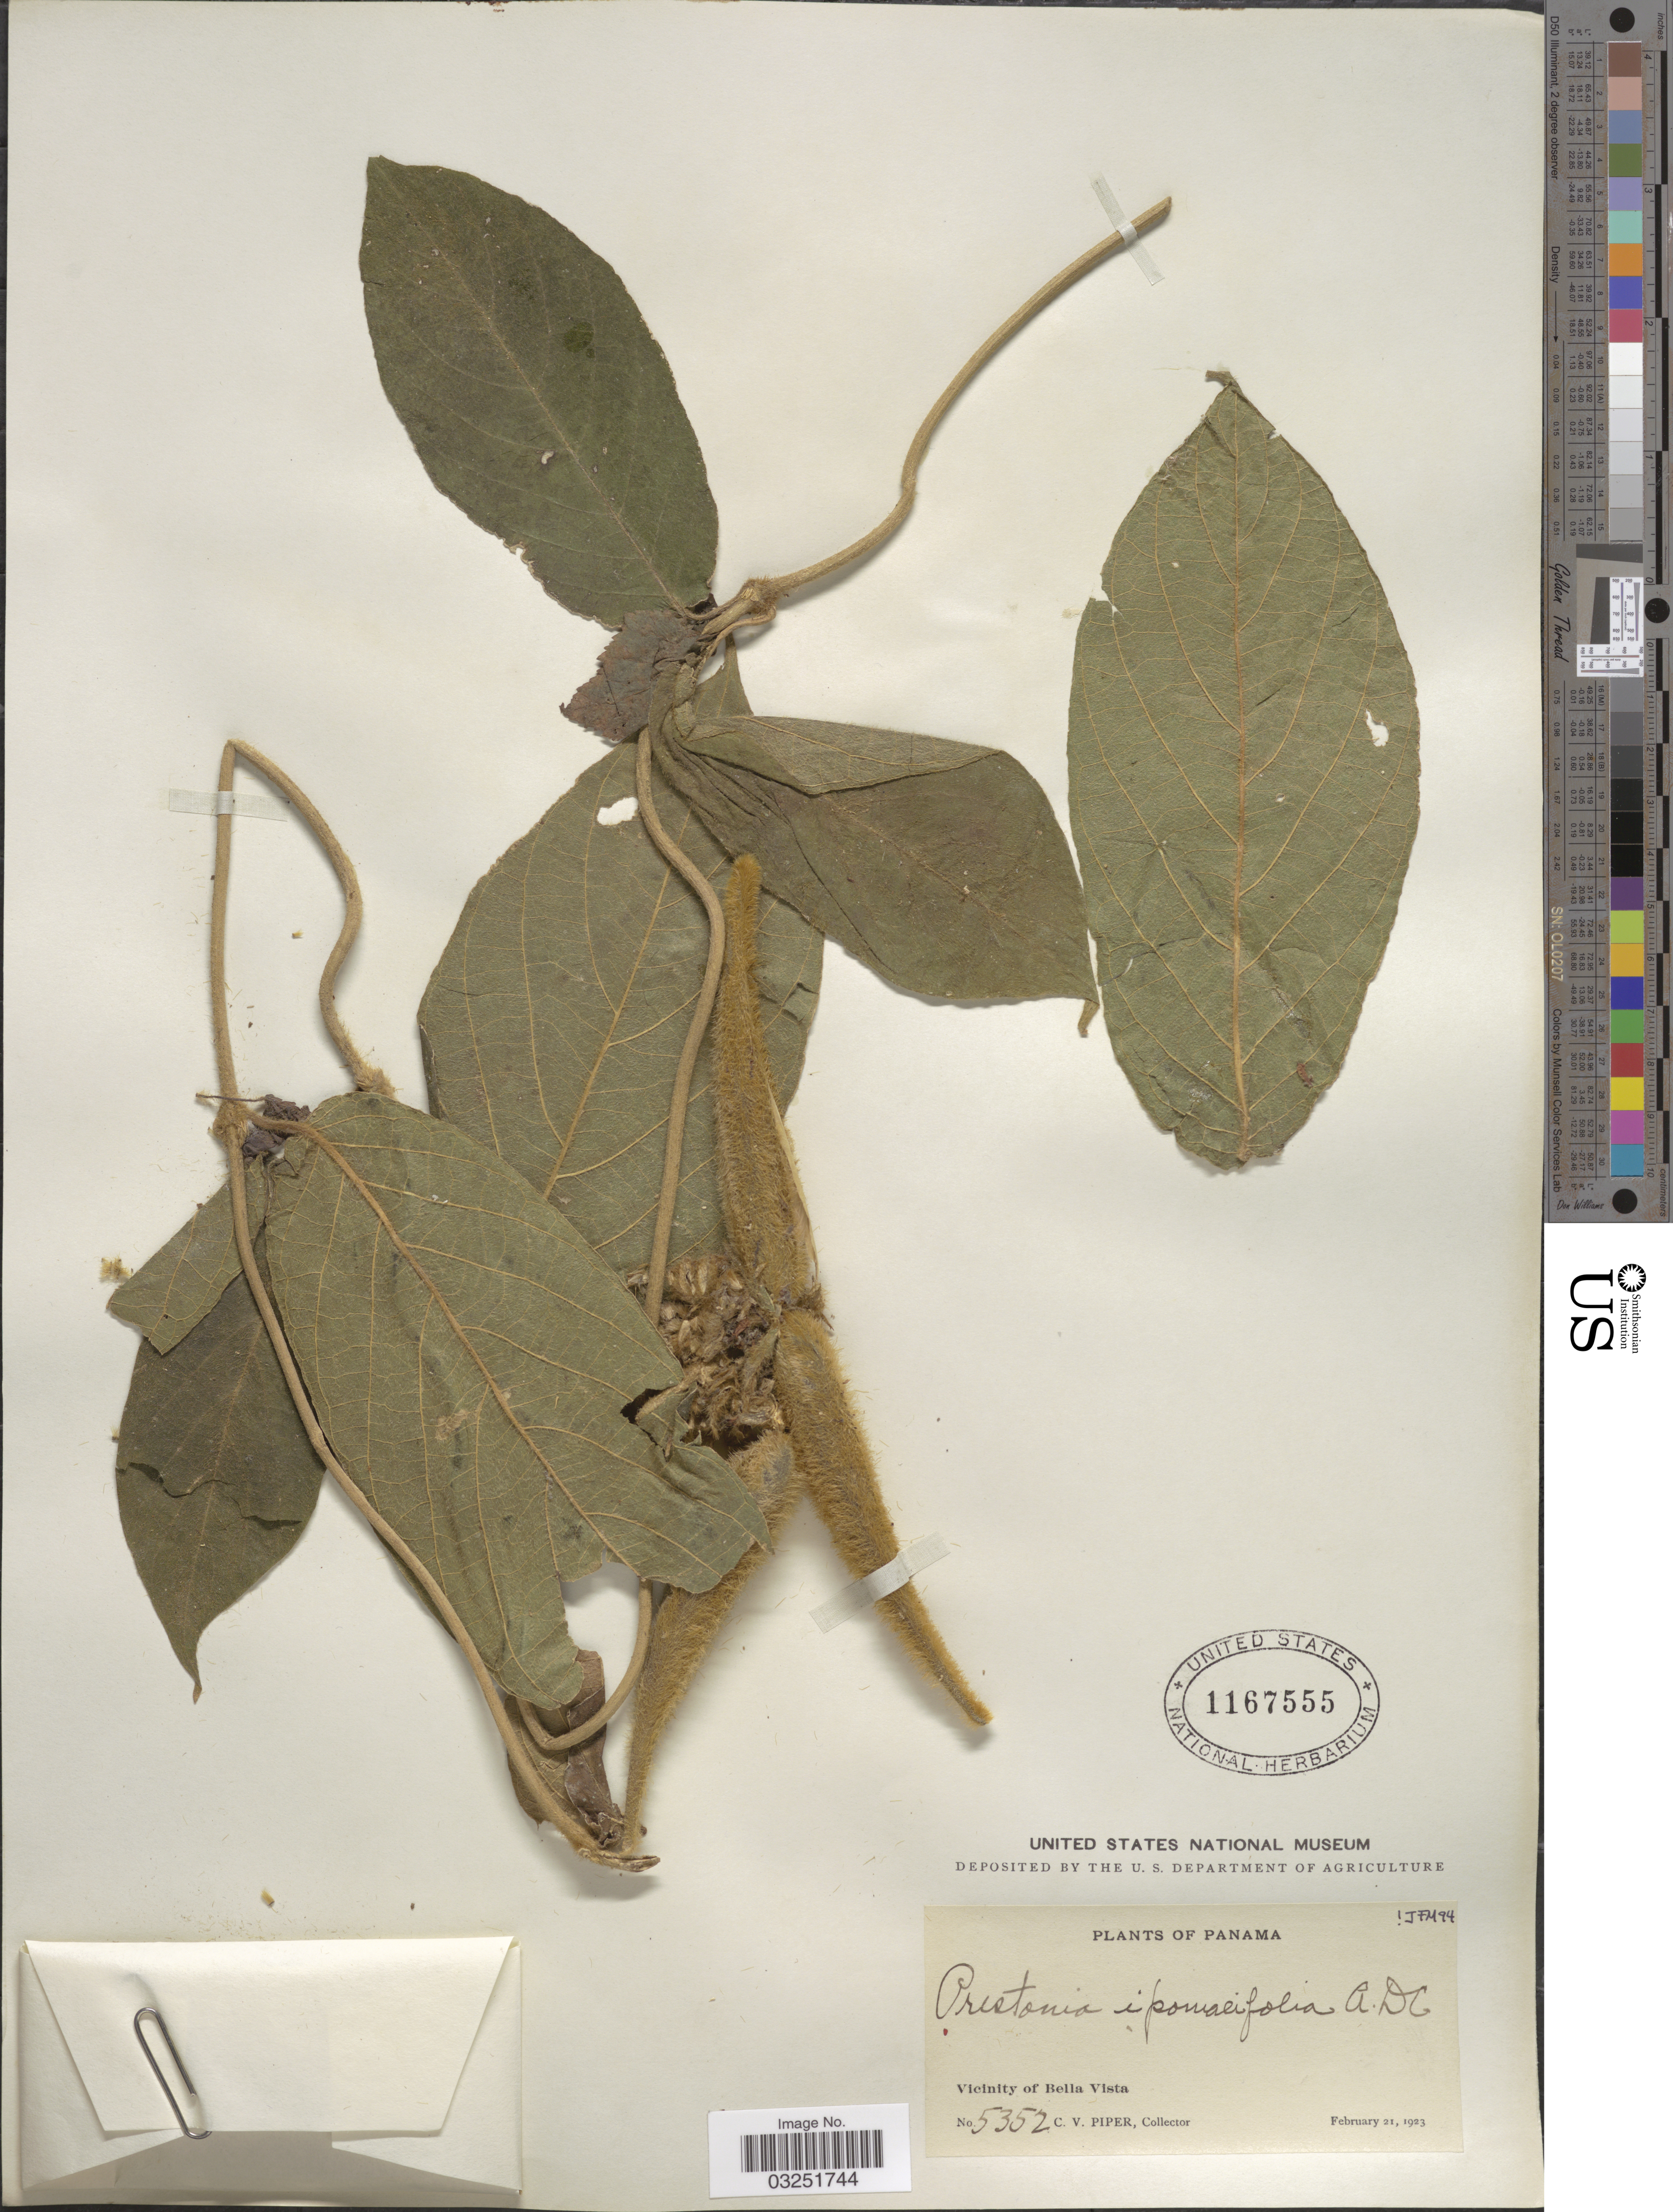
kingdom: Plantae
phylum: Tracheophyta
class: Magnoliopsida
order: Gentianales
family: Apocynaceae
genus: Prestonia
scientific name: Prestonia ipomaeifolia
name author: A. DC.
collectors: C. V. Piper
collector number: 5352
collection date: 1923-02-21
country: Panama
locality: Vicinity of Bella Vista.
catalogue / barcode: US 1167555